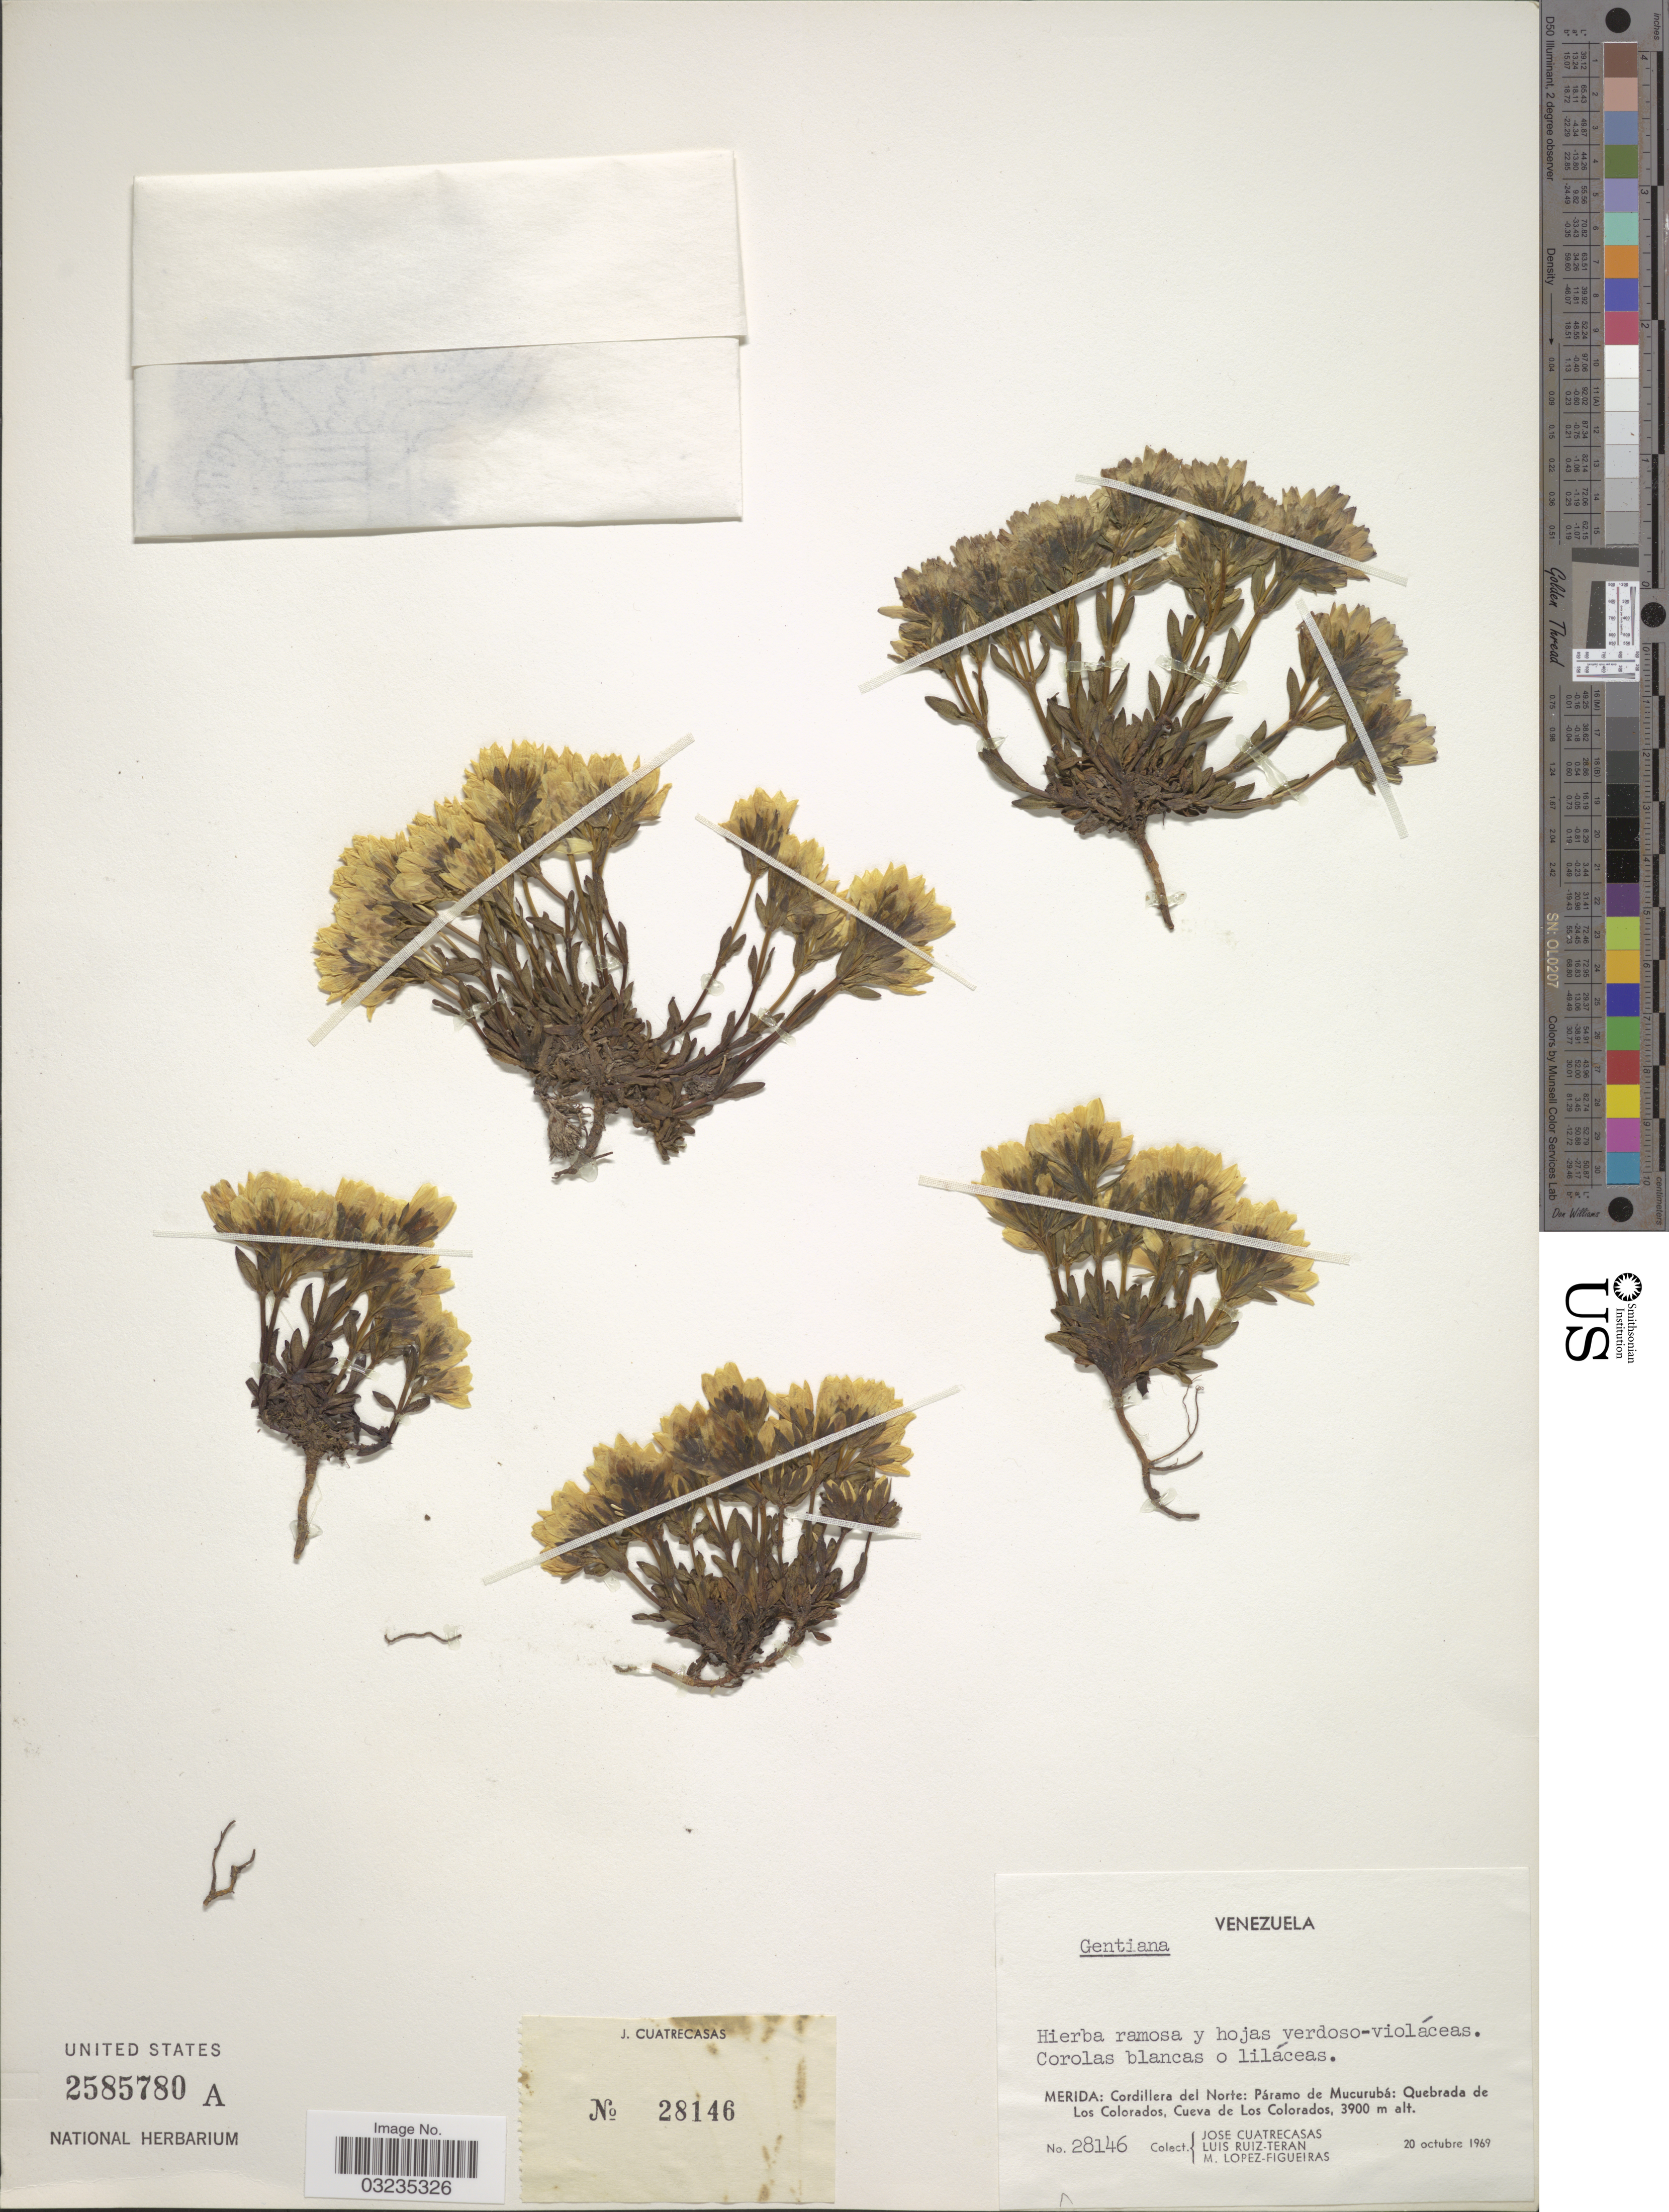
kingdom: Plantae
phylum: Tracheophyta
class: Magnoliopsida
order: Gentianales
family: Gentianaceae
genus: Gentiana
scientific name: Gentiana sp.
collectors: J. Cuatrecasas, L. E. Ruíz-Terán & M. López Figueiras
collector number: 28146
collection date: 1969-10-20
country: Venezuela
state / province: Mérida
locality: Cordillera del Norte: Páramo de Mucurubá: Quebrada de Los Colorados, Cueva de Los Colorados.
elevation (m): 3900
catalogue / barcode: US 2585780A